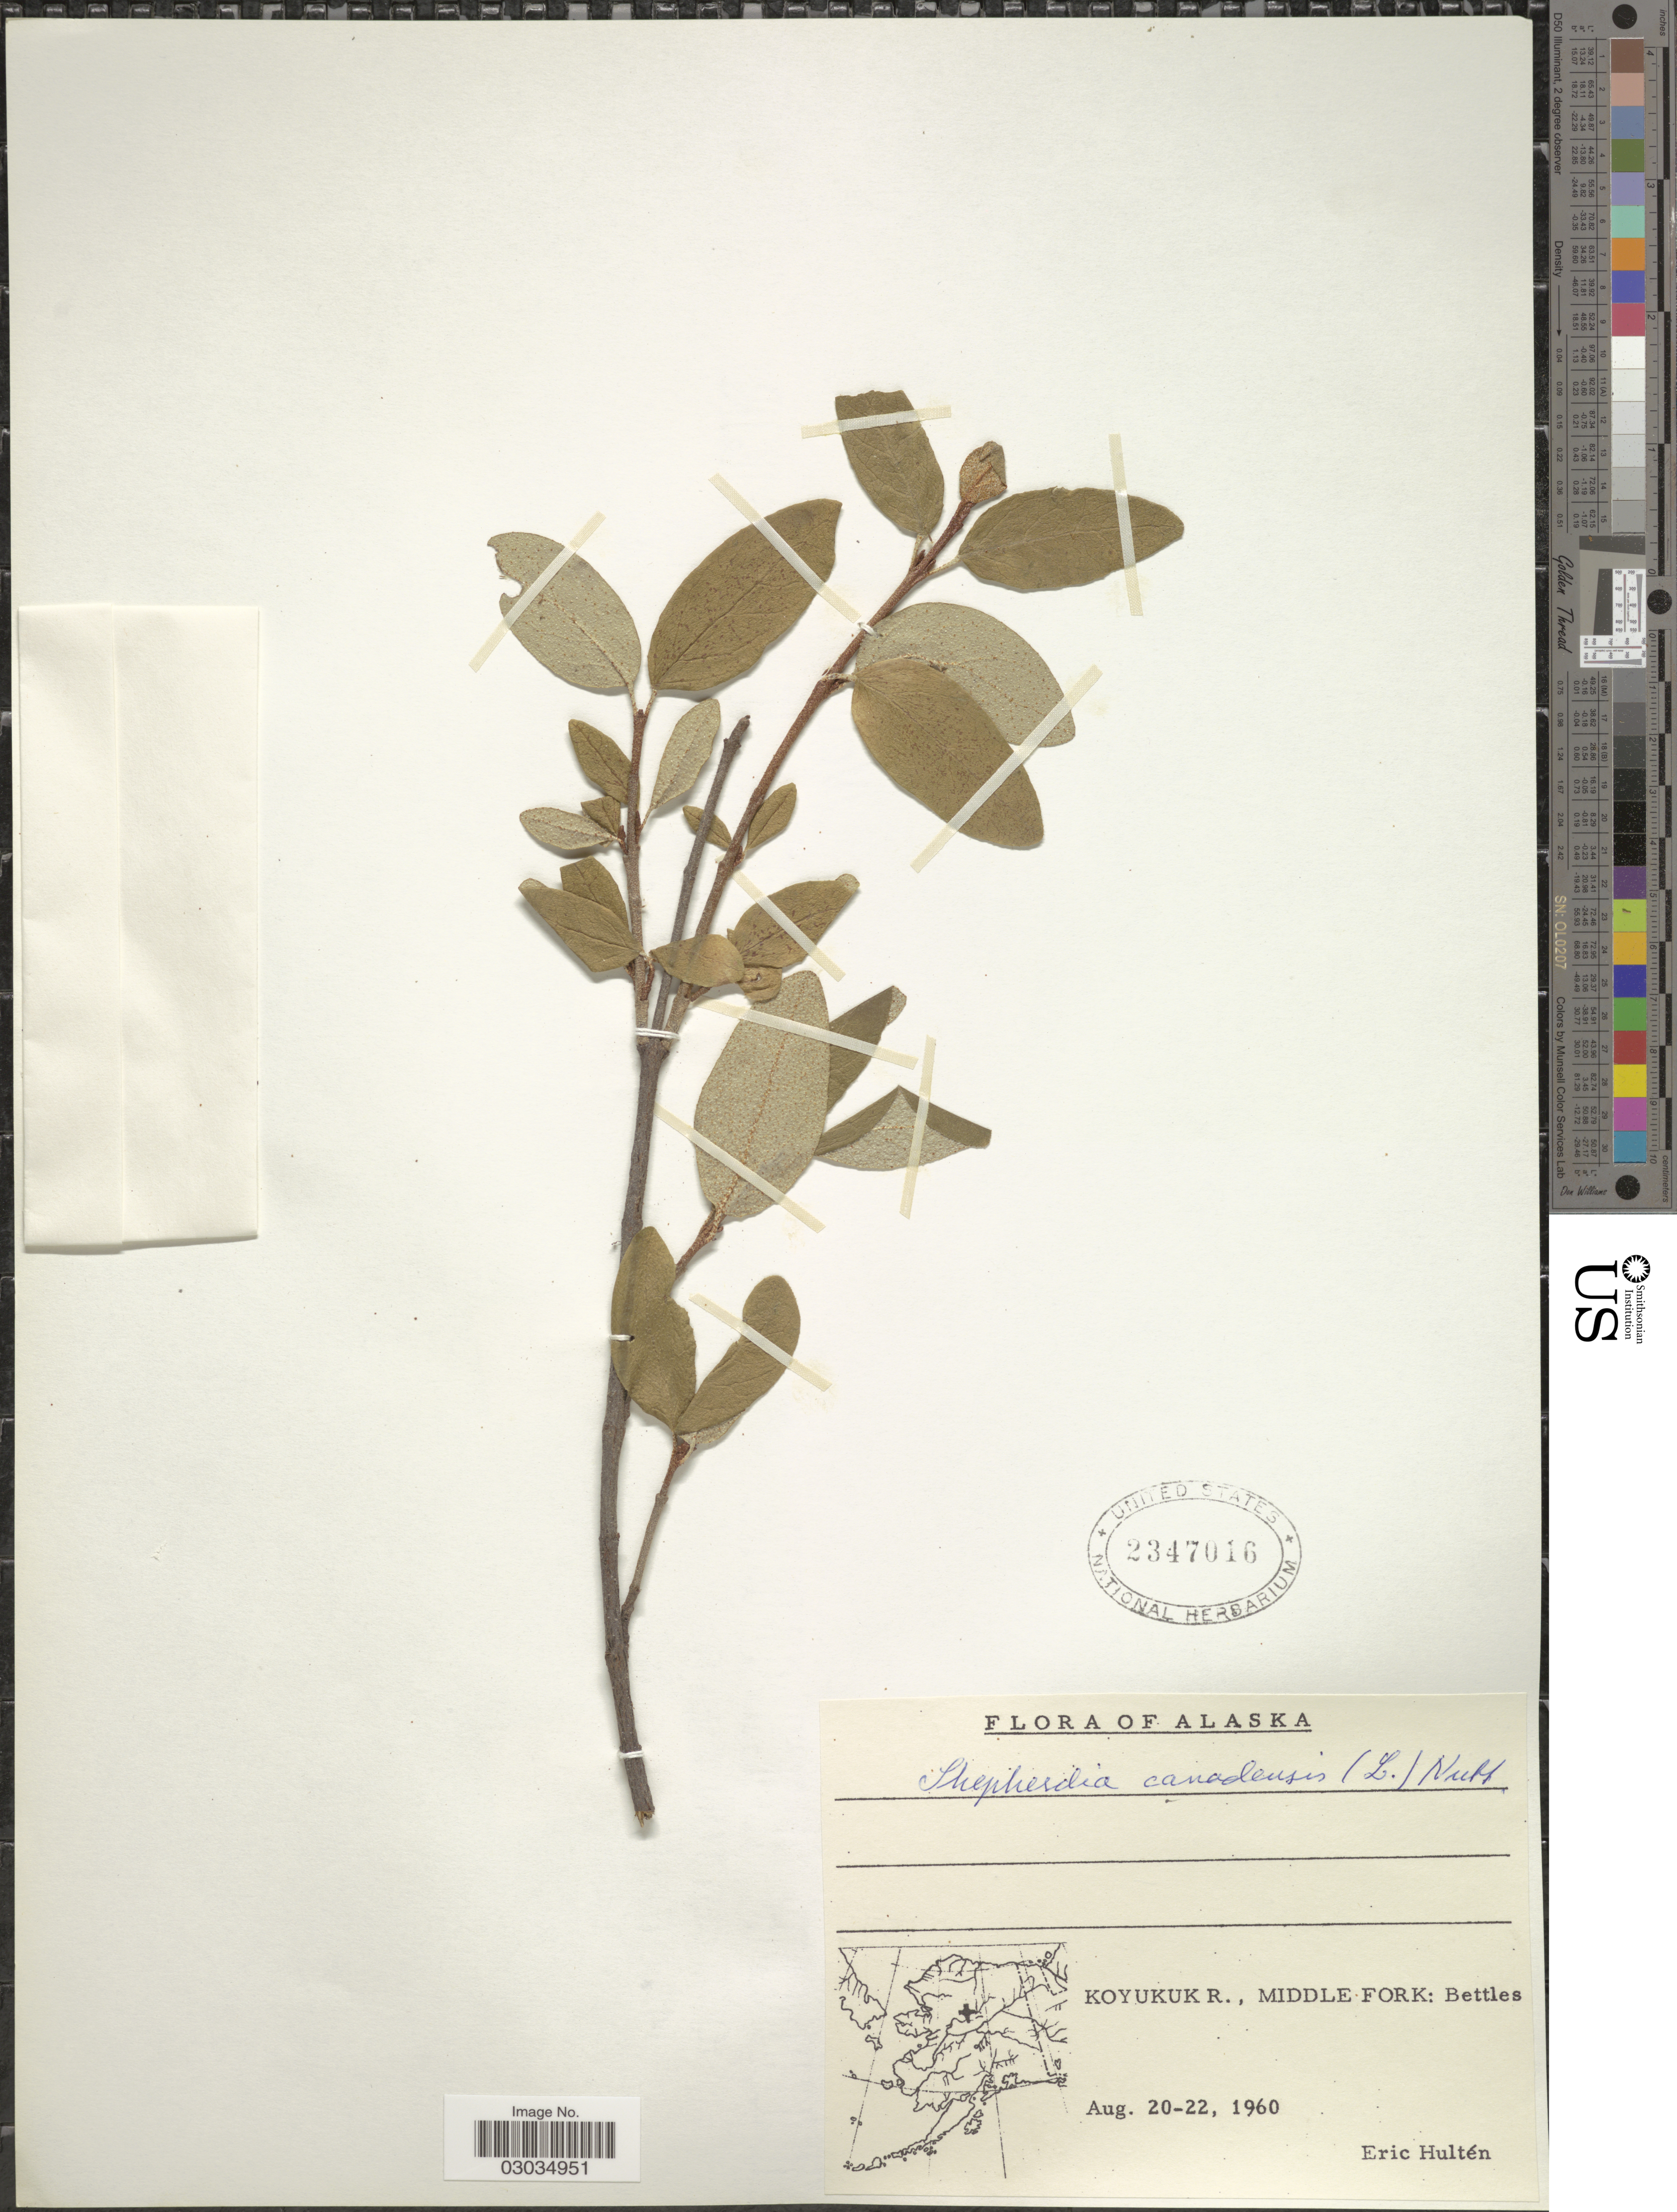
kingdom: Plantae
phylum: Tracheophyta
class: Magnoliopsida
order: Rosales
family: Elaeagnaceae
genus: Shepherdia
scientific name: Shepherdia canadensis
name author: (L.) Nutt.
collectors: E. G. Hultén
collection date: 1960-08-20/1960-08-22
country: United States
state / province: Alaska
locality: Koyukuk R., Middle Fork: Bettles.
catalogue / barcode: US 2347016